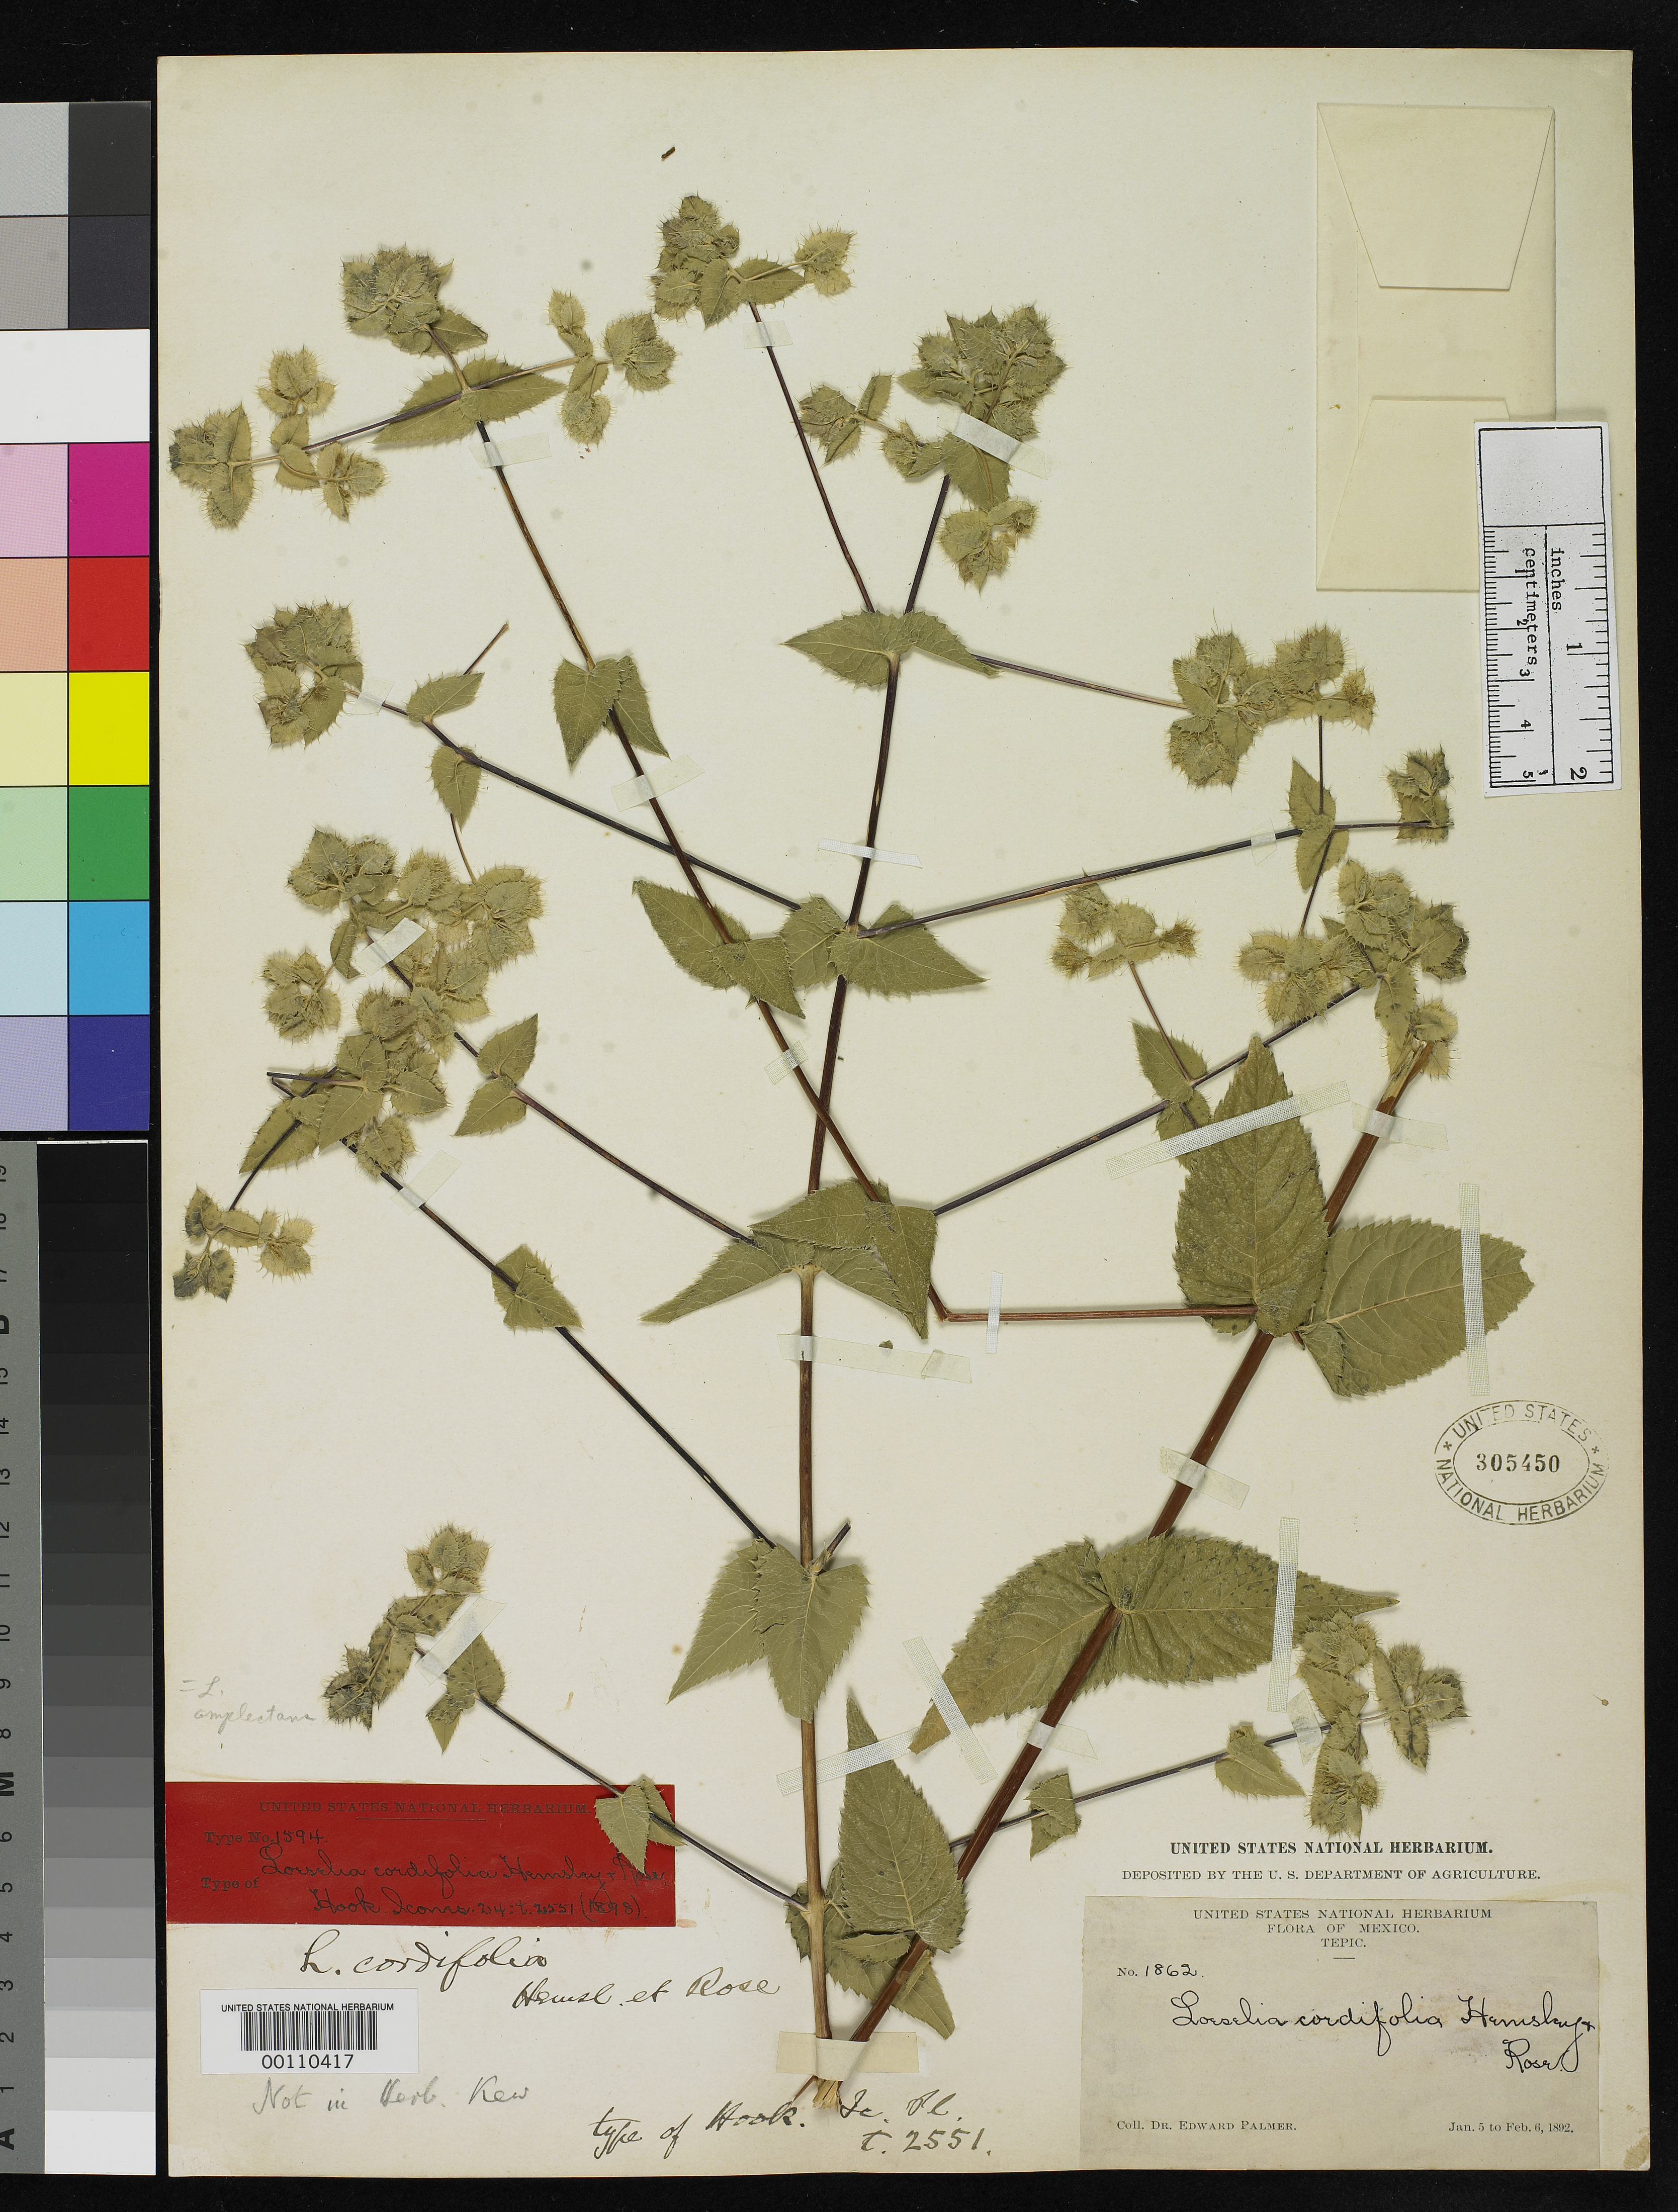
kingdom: Plantae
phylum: Tracheophyta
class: Magnoliopsida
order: Ericales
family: Polemoniaceae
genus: Loeselia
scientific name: Loeselia cordifolia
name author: Hemsl. & Rose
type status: Holotype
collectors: E. Palmer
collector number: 1862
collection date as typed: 05 Jan 1892 to 06 Feb 1892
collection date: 1892-01-05/1892-02-06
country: Mexico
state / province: Nayarit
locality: Tepic.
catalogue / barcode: US 305450